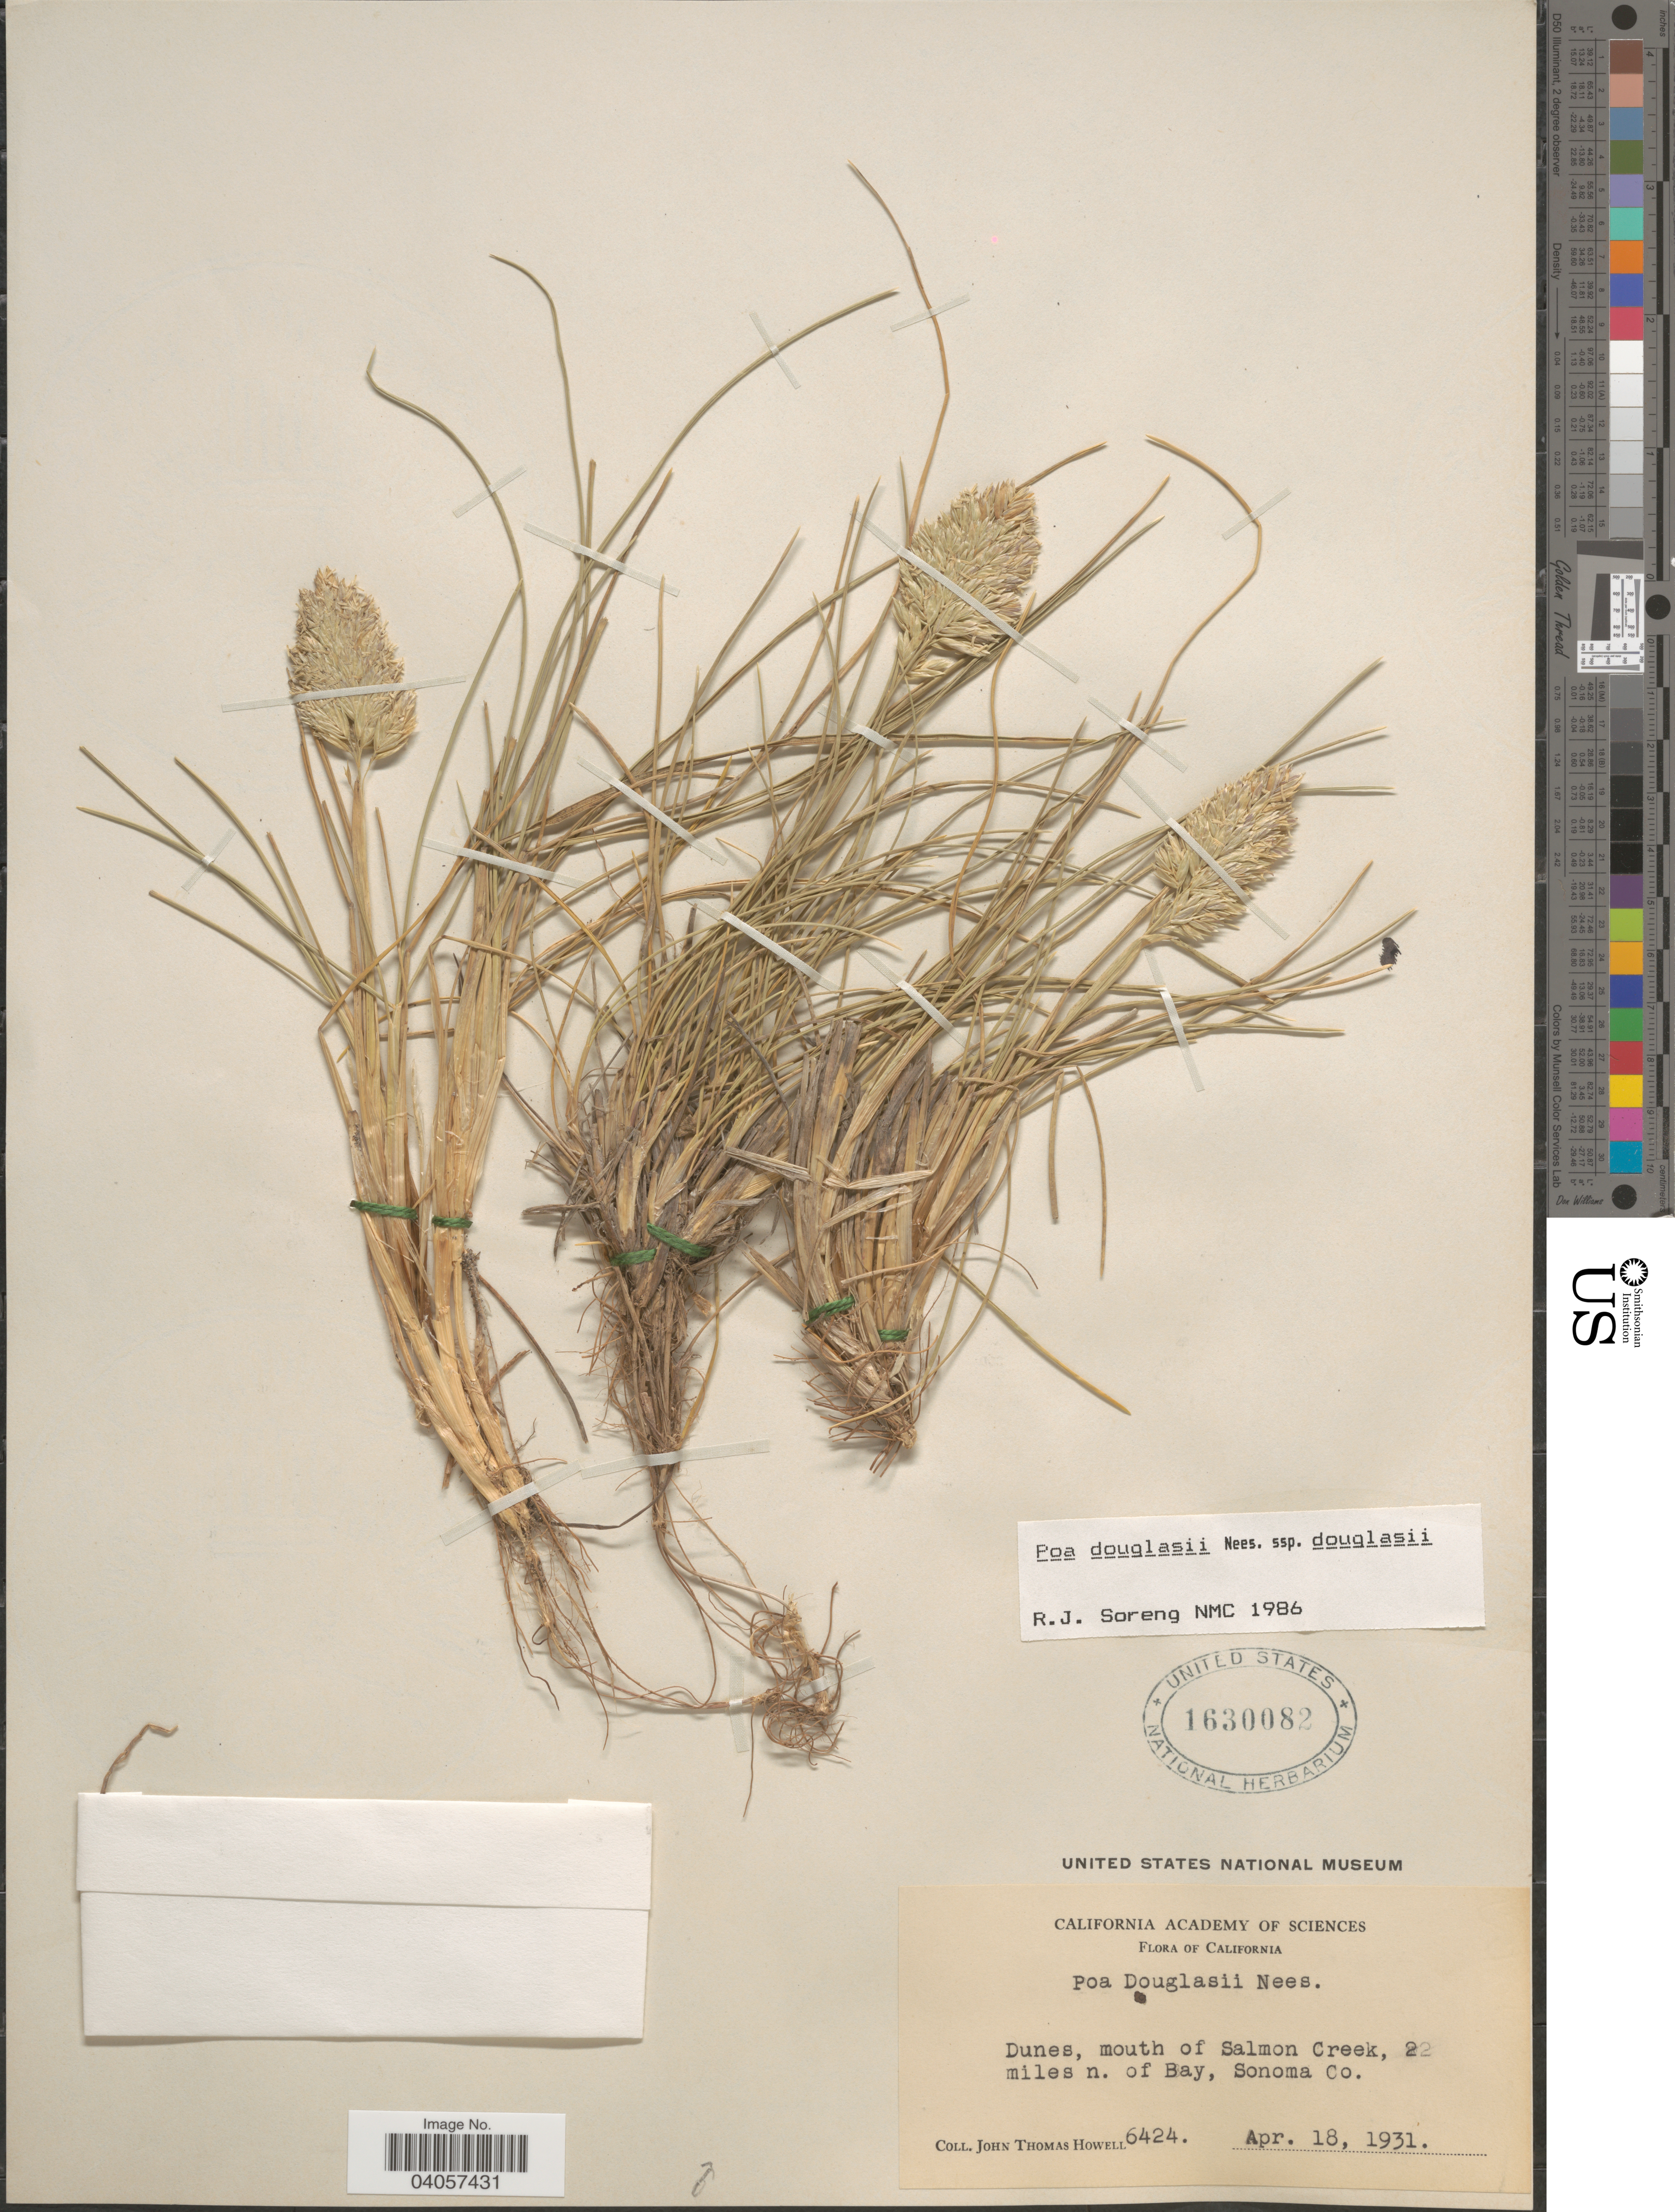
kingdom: Plantae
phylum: Tracheophyta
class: Liliopsida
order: Poales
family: Poaceae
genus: Poa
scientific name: Poa douglasii subsp. douglasii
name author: Nees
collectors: J. T. Howell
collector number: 6424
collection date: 1931-04-18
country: United States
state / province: California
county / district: Sonoma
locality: Dunes, mouth of Salmon Creek, 22 miles n. of Bay, Sonoma Co.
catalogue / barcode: US 1630082